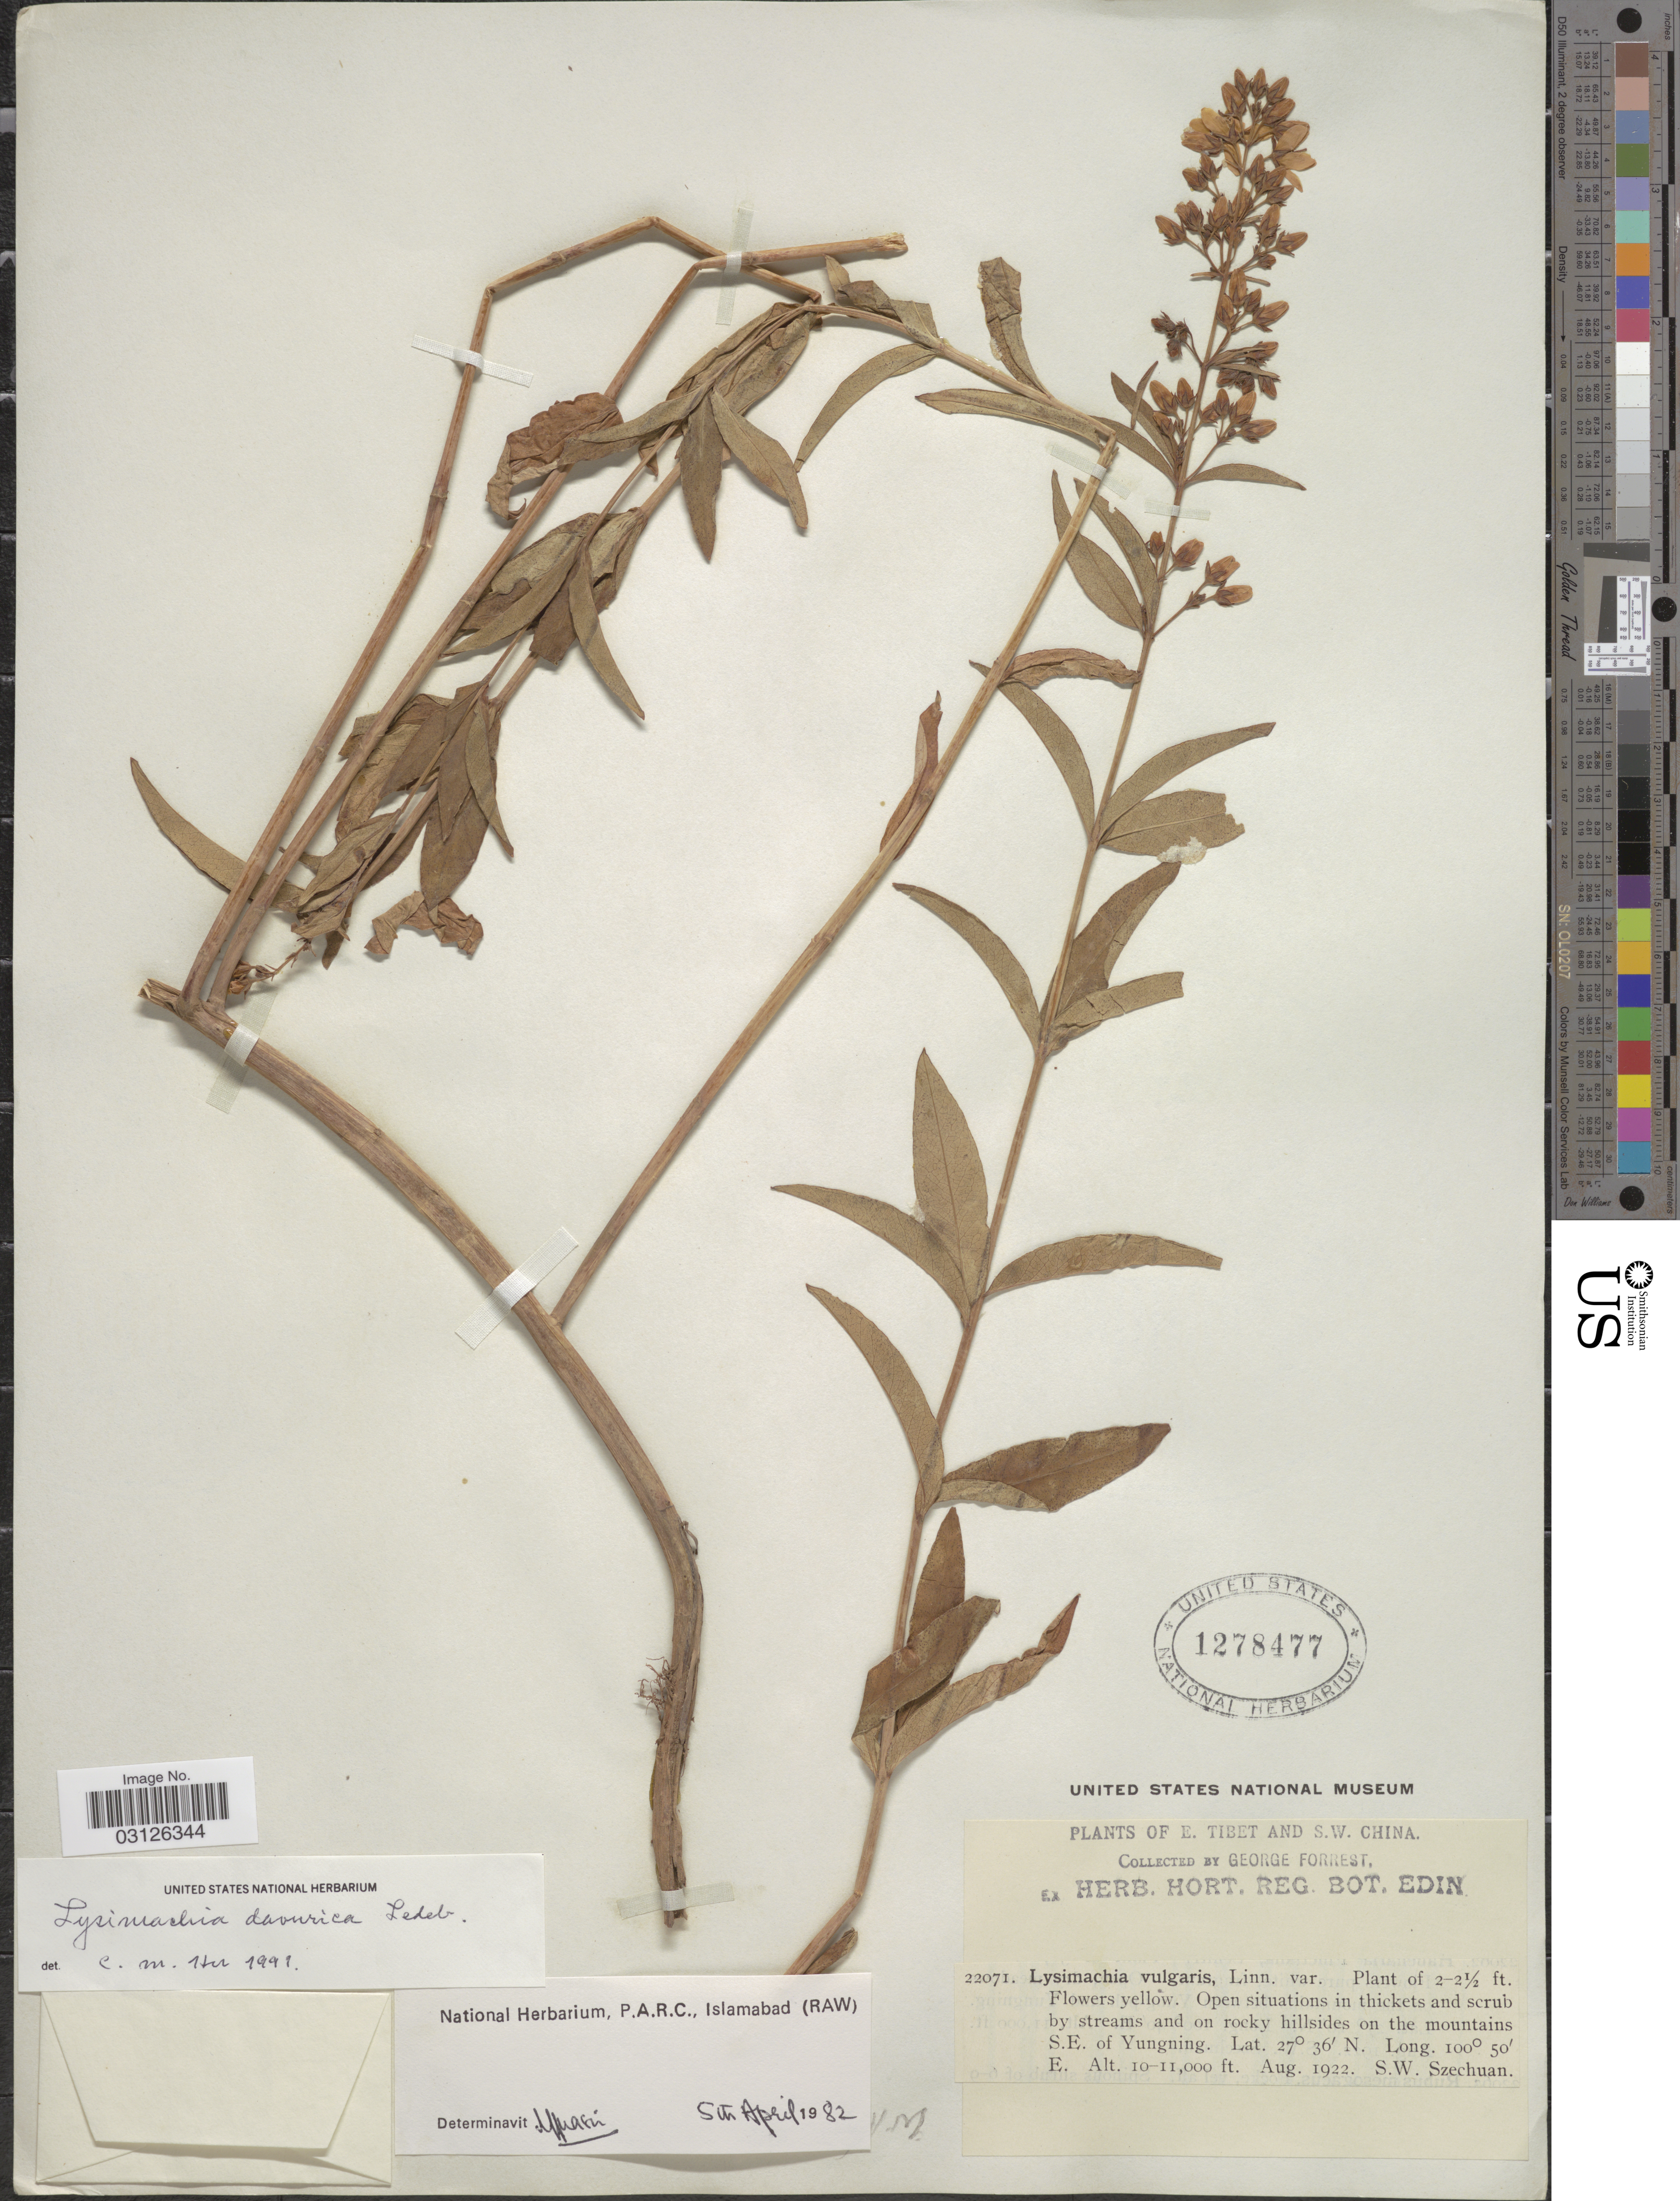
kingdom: Plantae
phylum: Tracheophyta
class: Magnoliopsida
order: Ericales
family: Primulaceae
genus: Lysimachia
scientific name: Lysimachia davurica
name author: Ledeb.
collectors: G. Forrest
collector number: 22071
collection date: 1922-08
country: China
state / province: Sichuan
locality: E. Tibet and S.W. China. Open situations in thickets and scrub by streams and on rocky hillsides on the mountains S.E. of Yungning. S.W. Szechuan.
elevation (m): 3048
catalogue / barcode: US 1278477